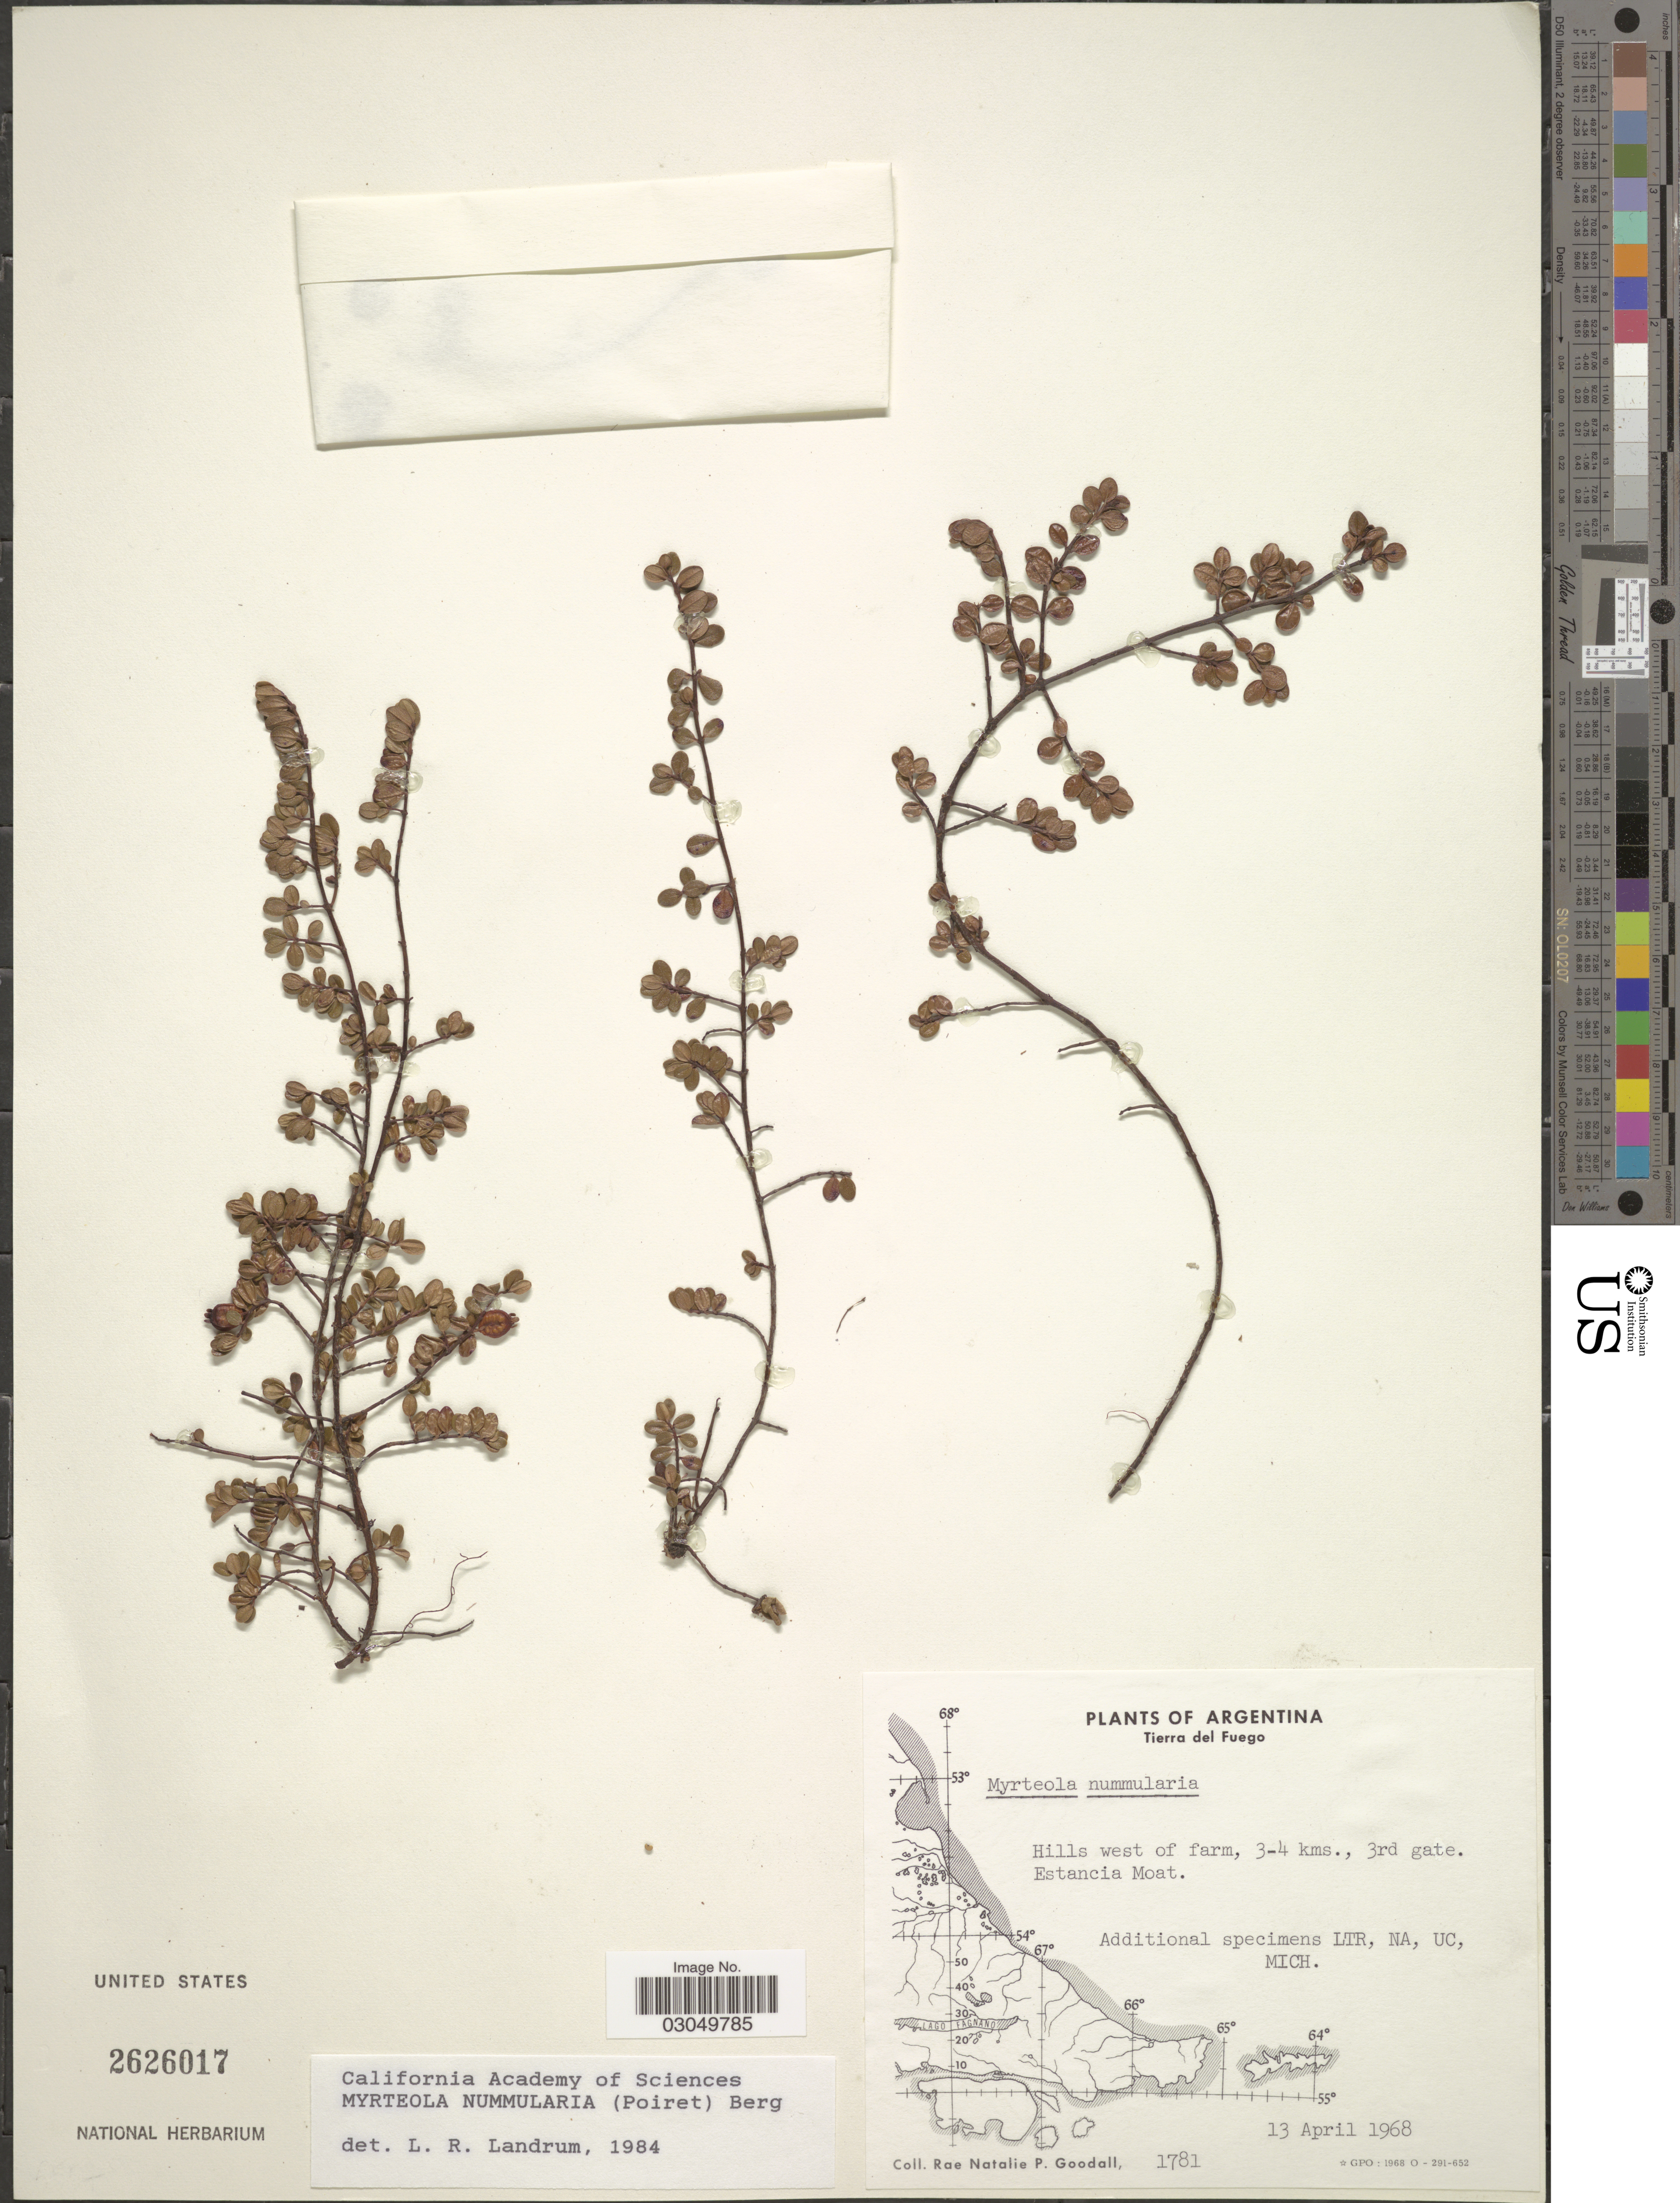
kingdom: Plantae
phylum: Tracheophyta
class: Magnoliopsida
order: Myrtales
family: Myrtaceae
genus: Myrteola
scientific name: Myrteola nummularia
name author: (Lam.) O. Berg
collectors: R. Goodall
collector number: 1781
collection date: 1968-04-13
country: Argentina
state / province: Tierra del Fuego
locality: Hills west of farm, 3-4 kms., 3rd gate. Estancia Moat.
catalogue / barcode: US 2626017